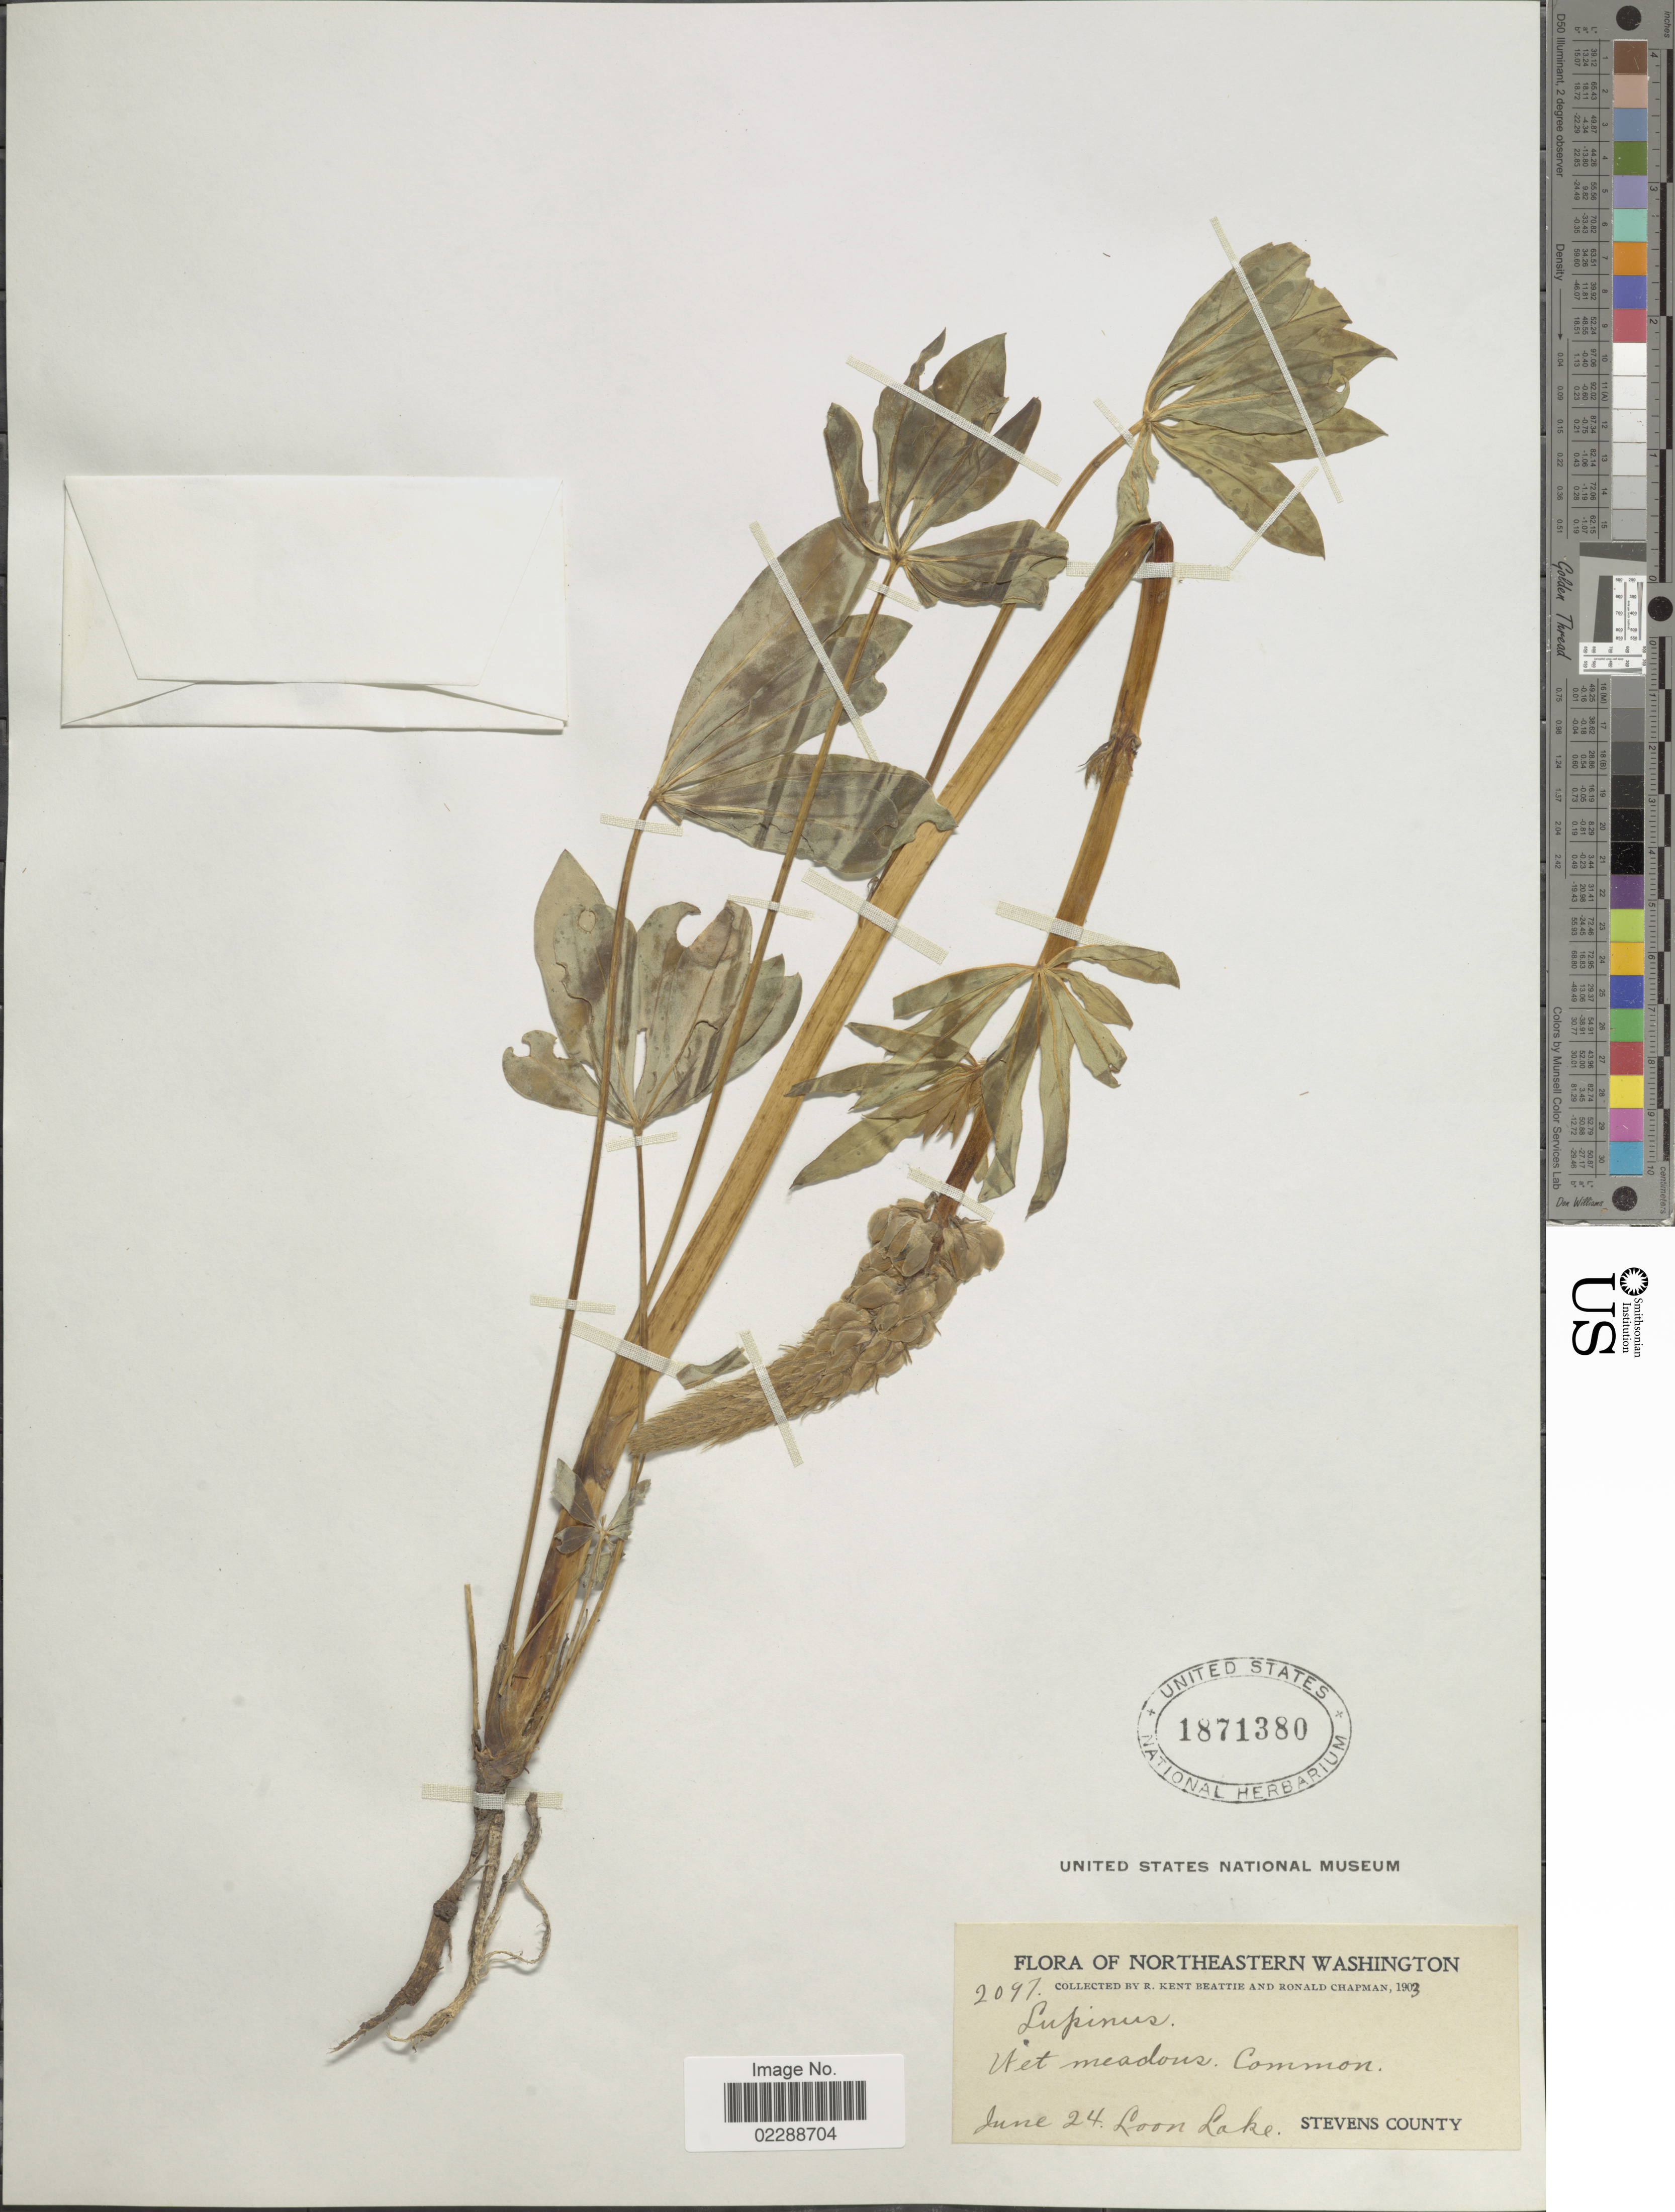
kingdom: Plantae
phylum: Tracheophyta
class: Magnoliopsida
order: Fabales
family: Fabaceae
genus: Lupinus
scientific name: Lupinus sp.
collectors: R. K. Beattie & R. Chapman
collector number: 2097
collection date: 1903-06-24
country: United States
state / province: Washington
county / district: Stevens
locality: Northeastern Washington, Loon Lake, Stevens County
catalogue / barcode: US 1871380